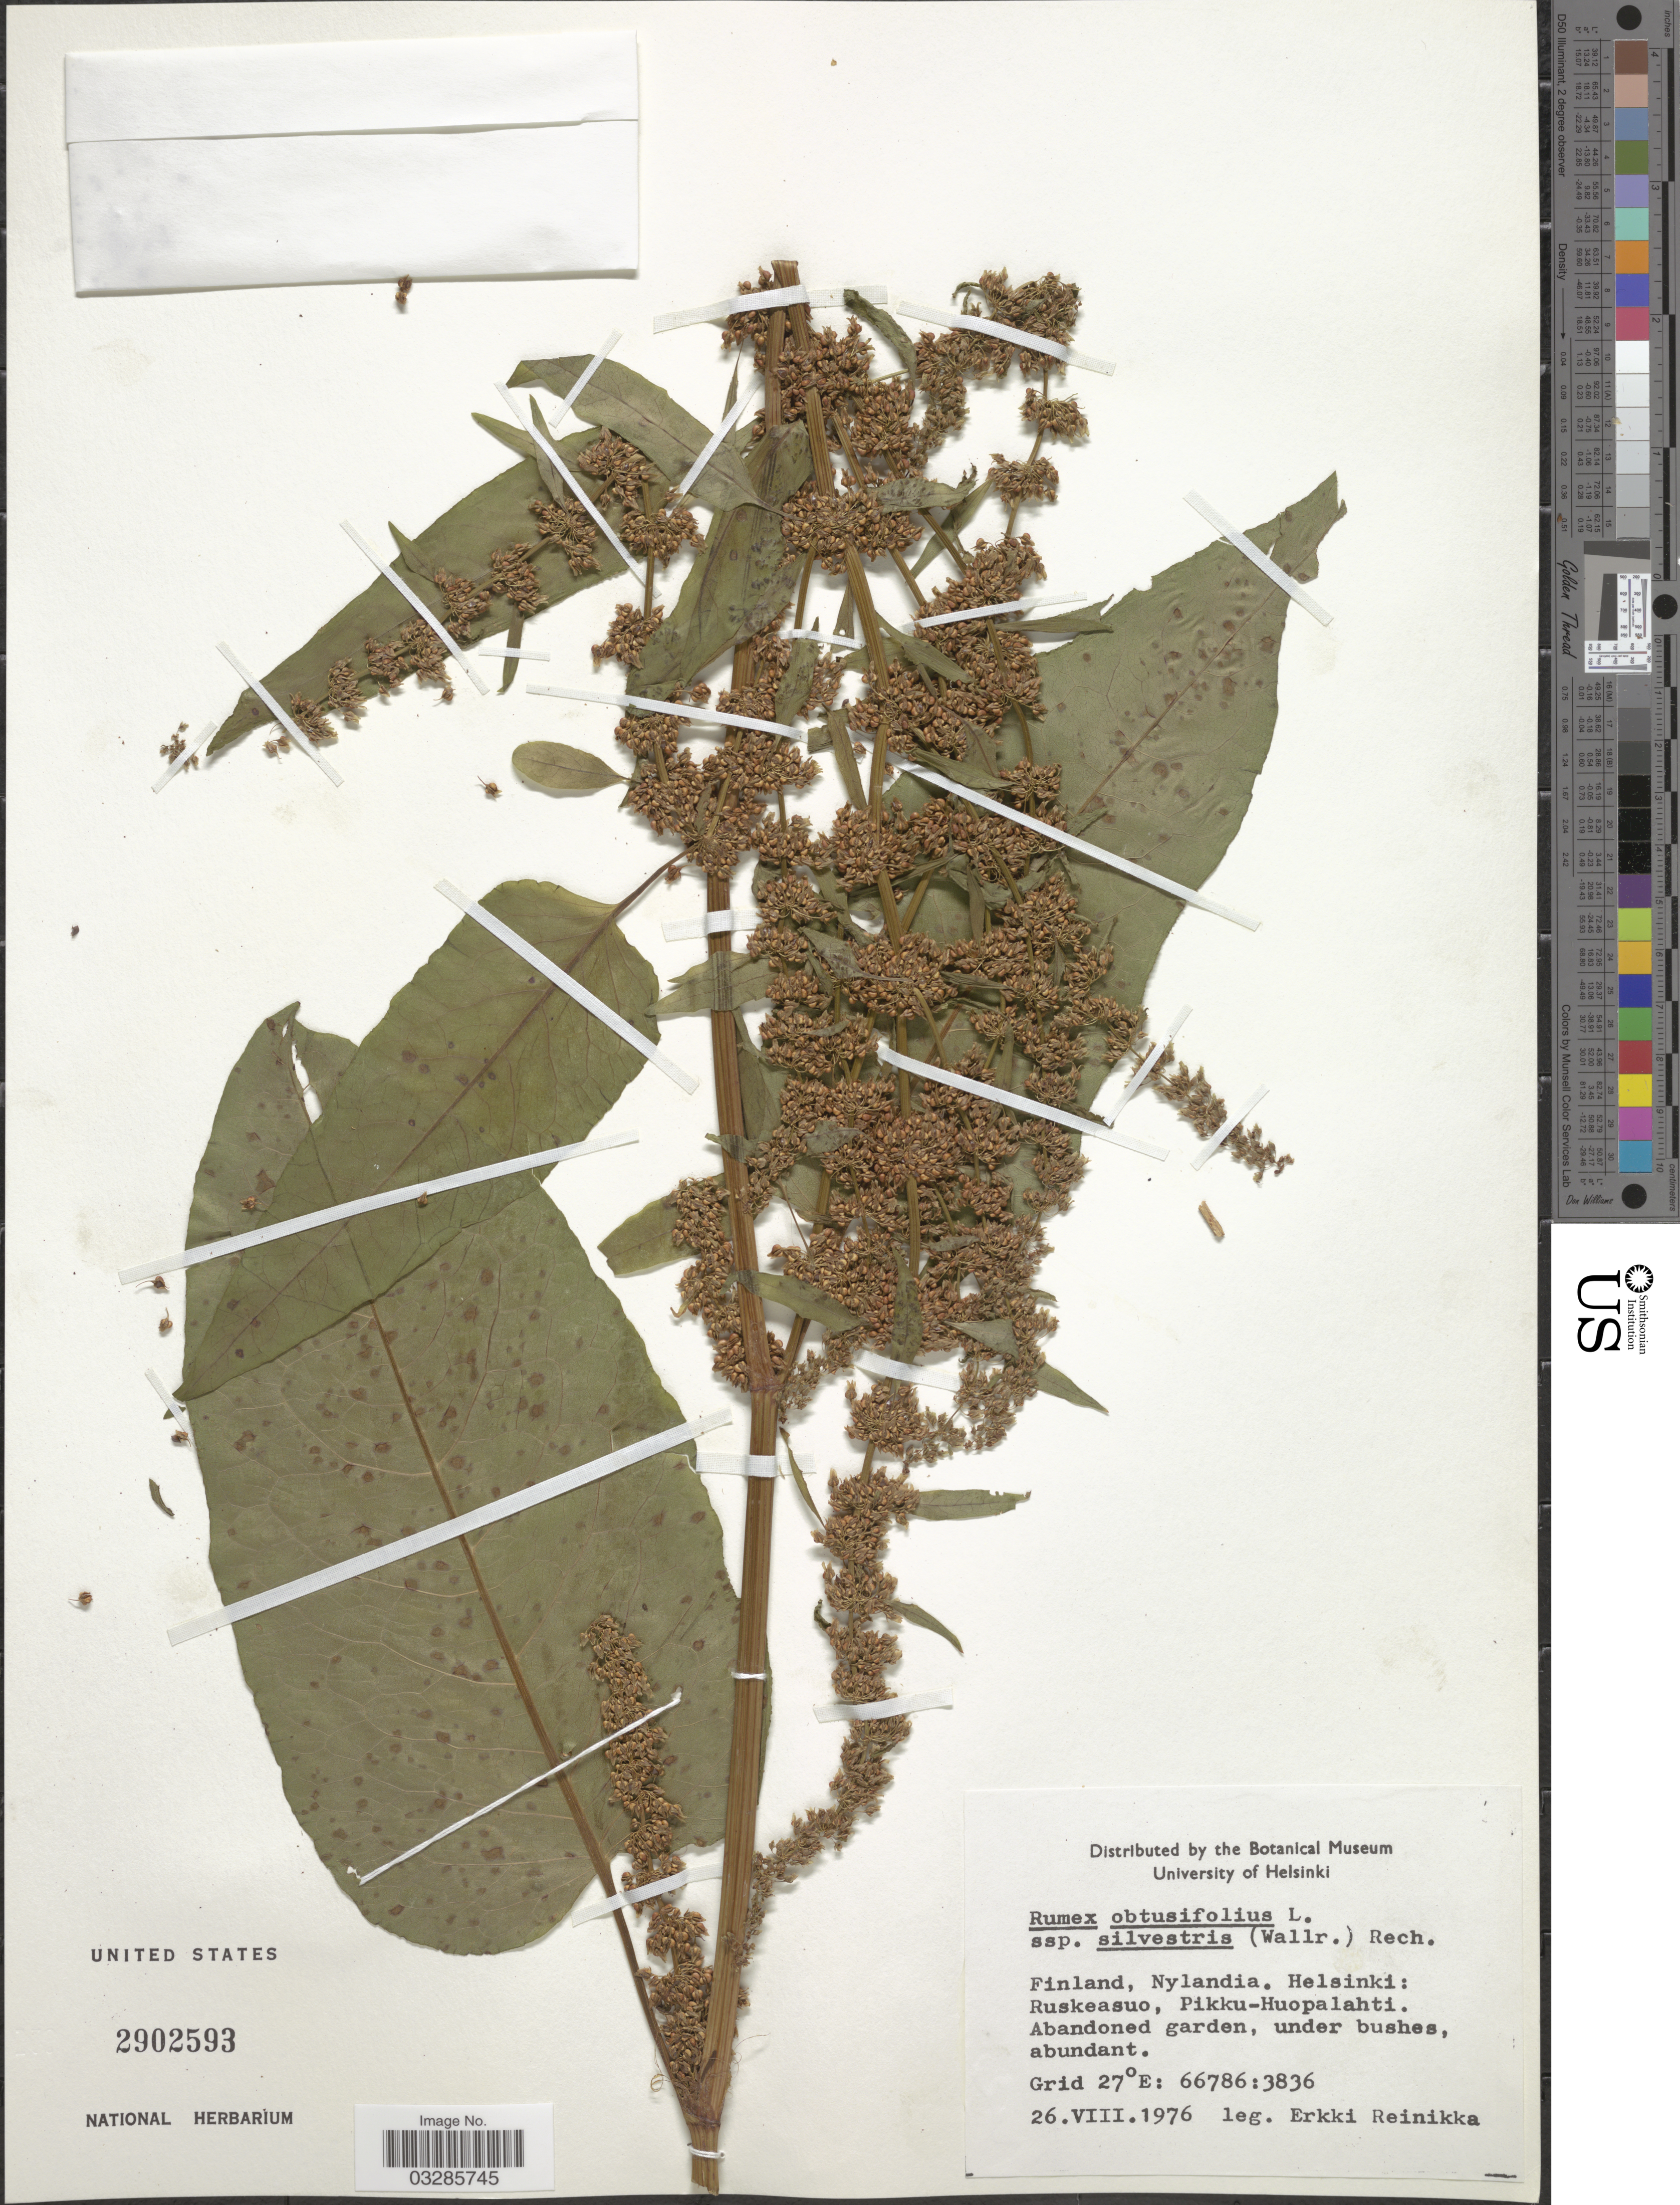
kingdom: Plantae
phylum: Tracheophyta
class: Magnoliopsida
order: Caryophyllales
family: Polygonaceae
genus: Rumex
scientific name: Rumex obtusifolius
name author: L.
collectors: E. Reinikka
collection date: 1976-08-26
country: Finland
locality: Nylandia. Helsinki: Ruskeasuo, Pikku-Huopalahti. Grid 27° E: 667896:3836.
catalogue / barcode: US 2902593